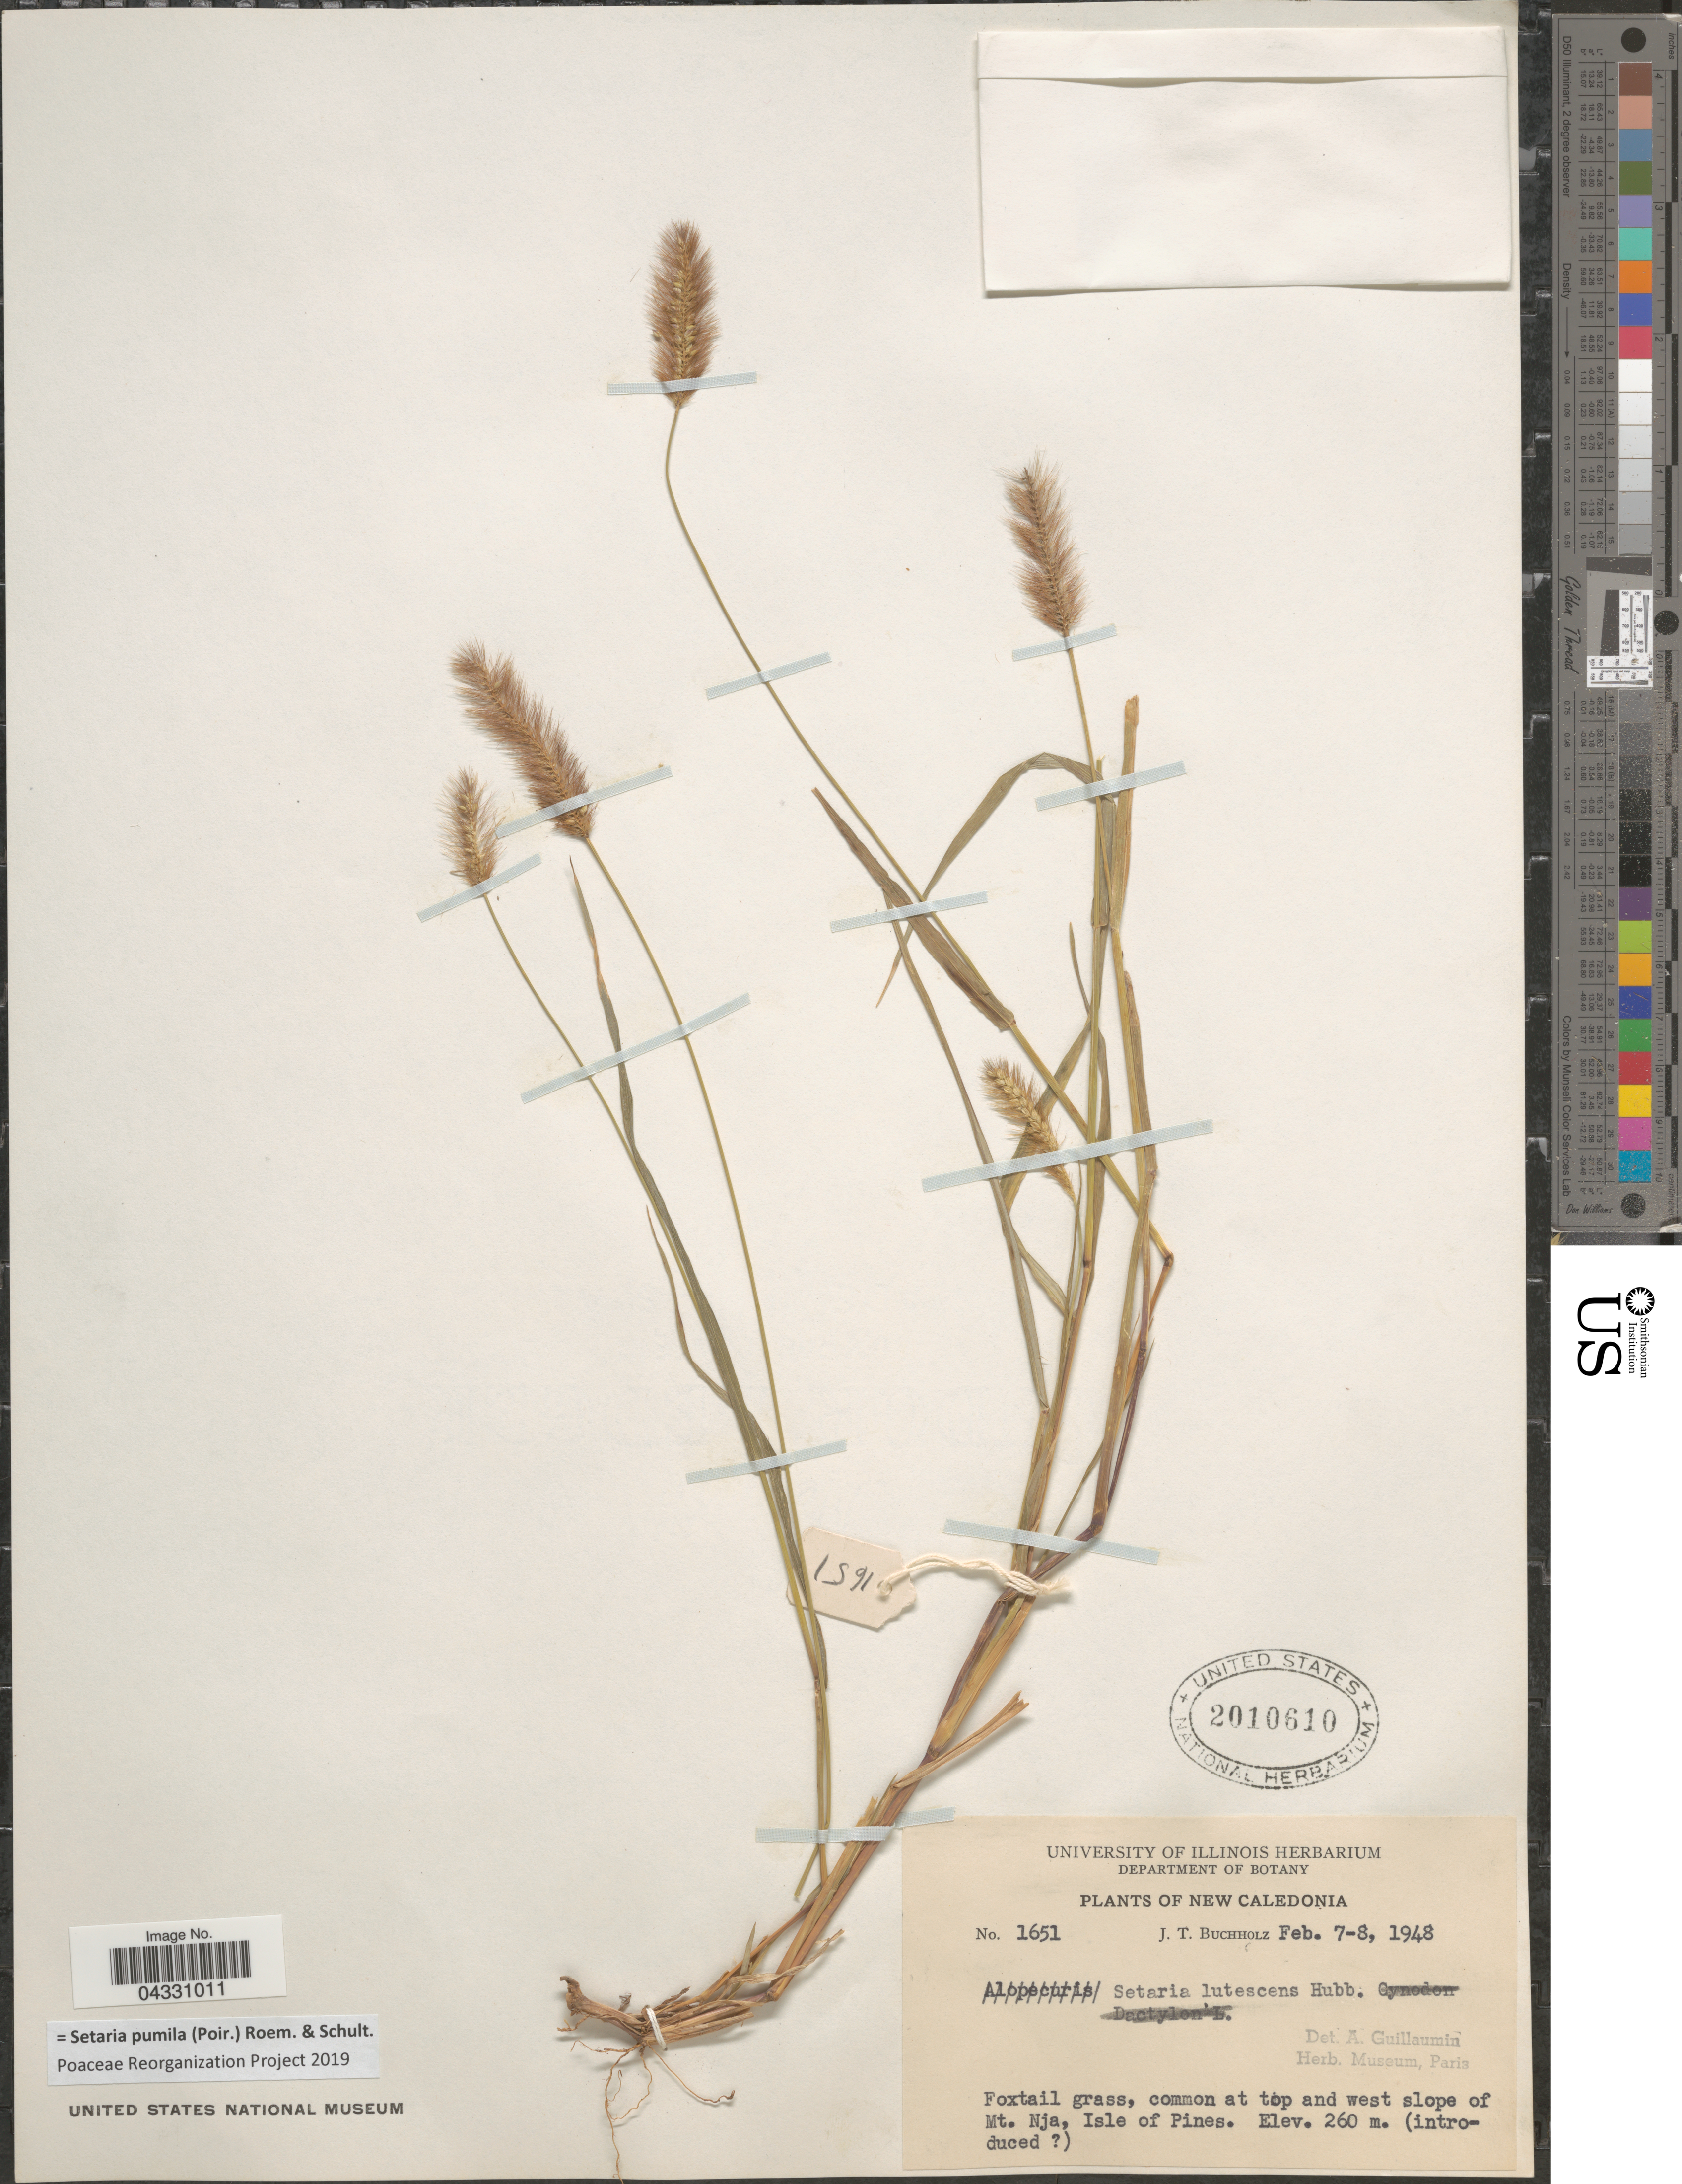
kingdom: Plantae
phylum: Tracheophyta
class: Liliopsida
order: Poales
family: Poaceae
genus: Setaria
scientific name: Setaria pumila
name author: (Poir.) Roem. & Schult.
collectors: J. T. Buchholz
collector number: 1651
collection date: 1948-02-07/1948-02-08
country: New Caledonia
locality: Common at top and west slope of Mt. Nja, Isle of Pines.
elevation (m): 260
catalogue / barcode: US 2010610